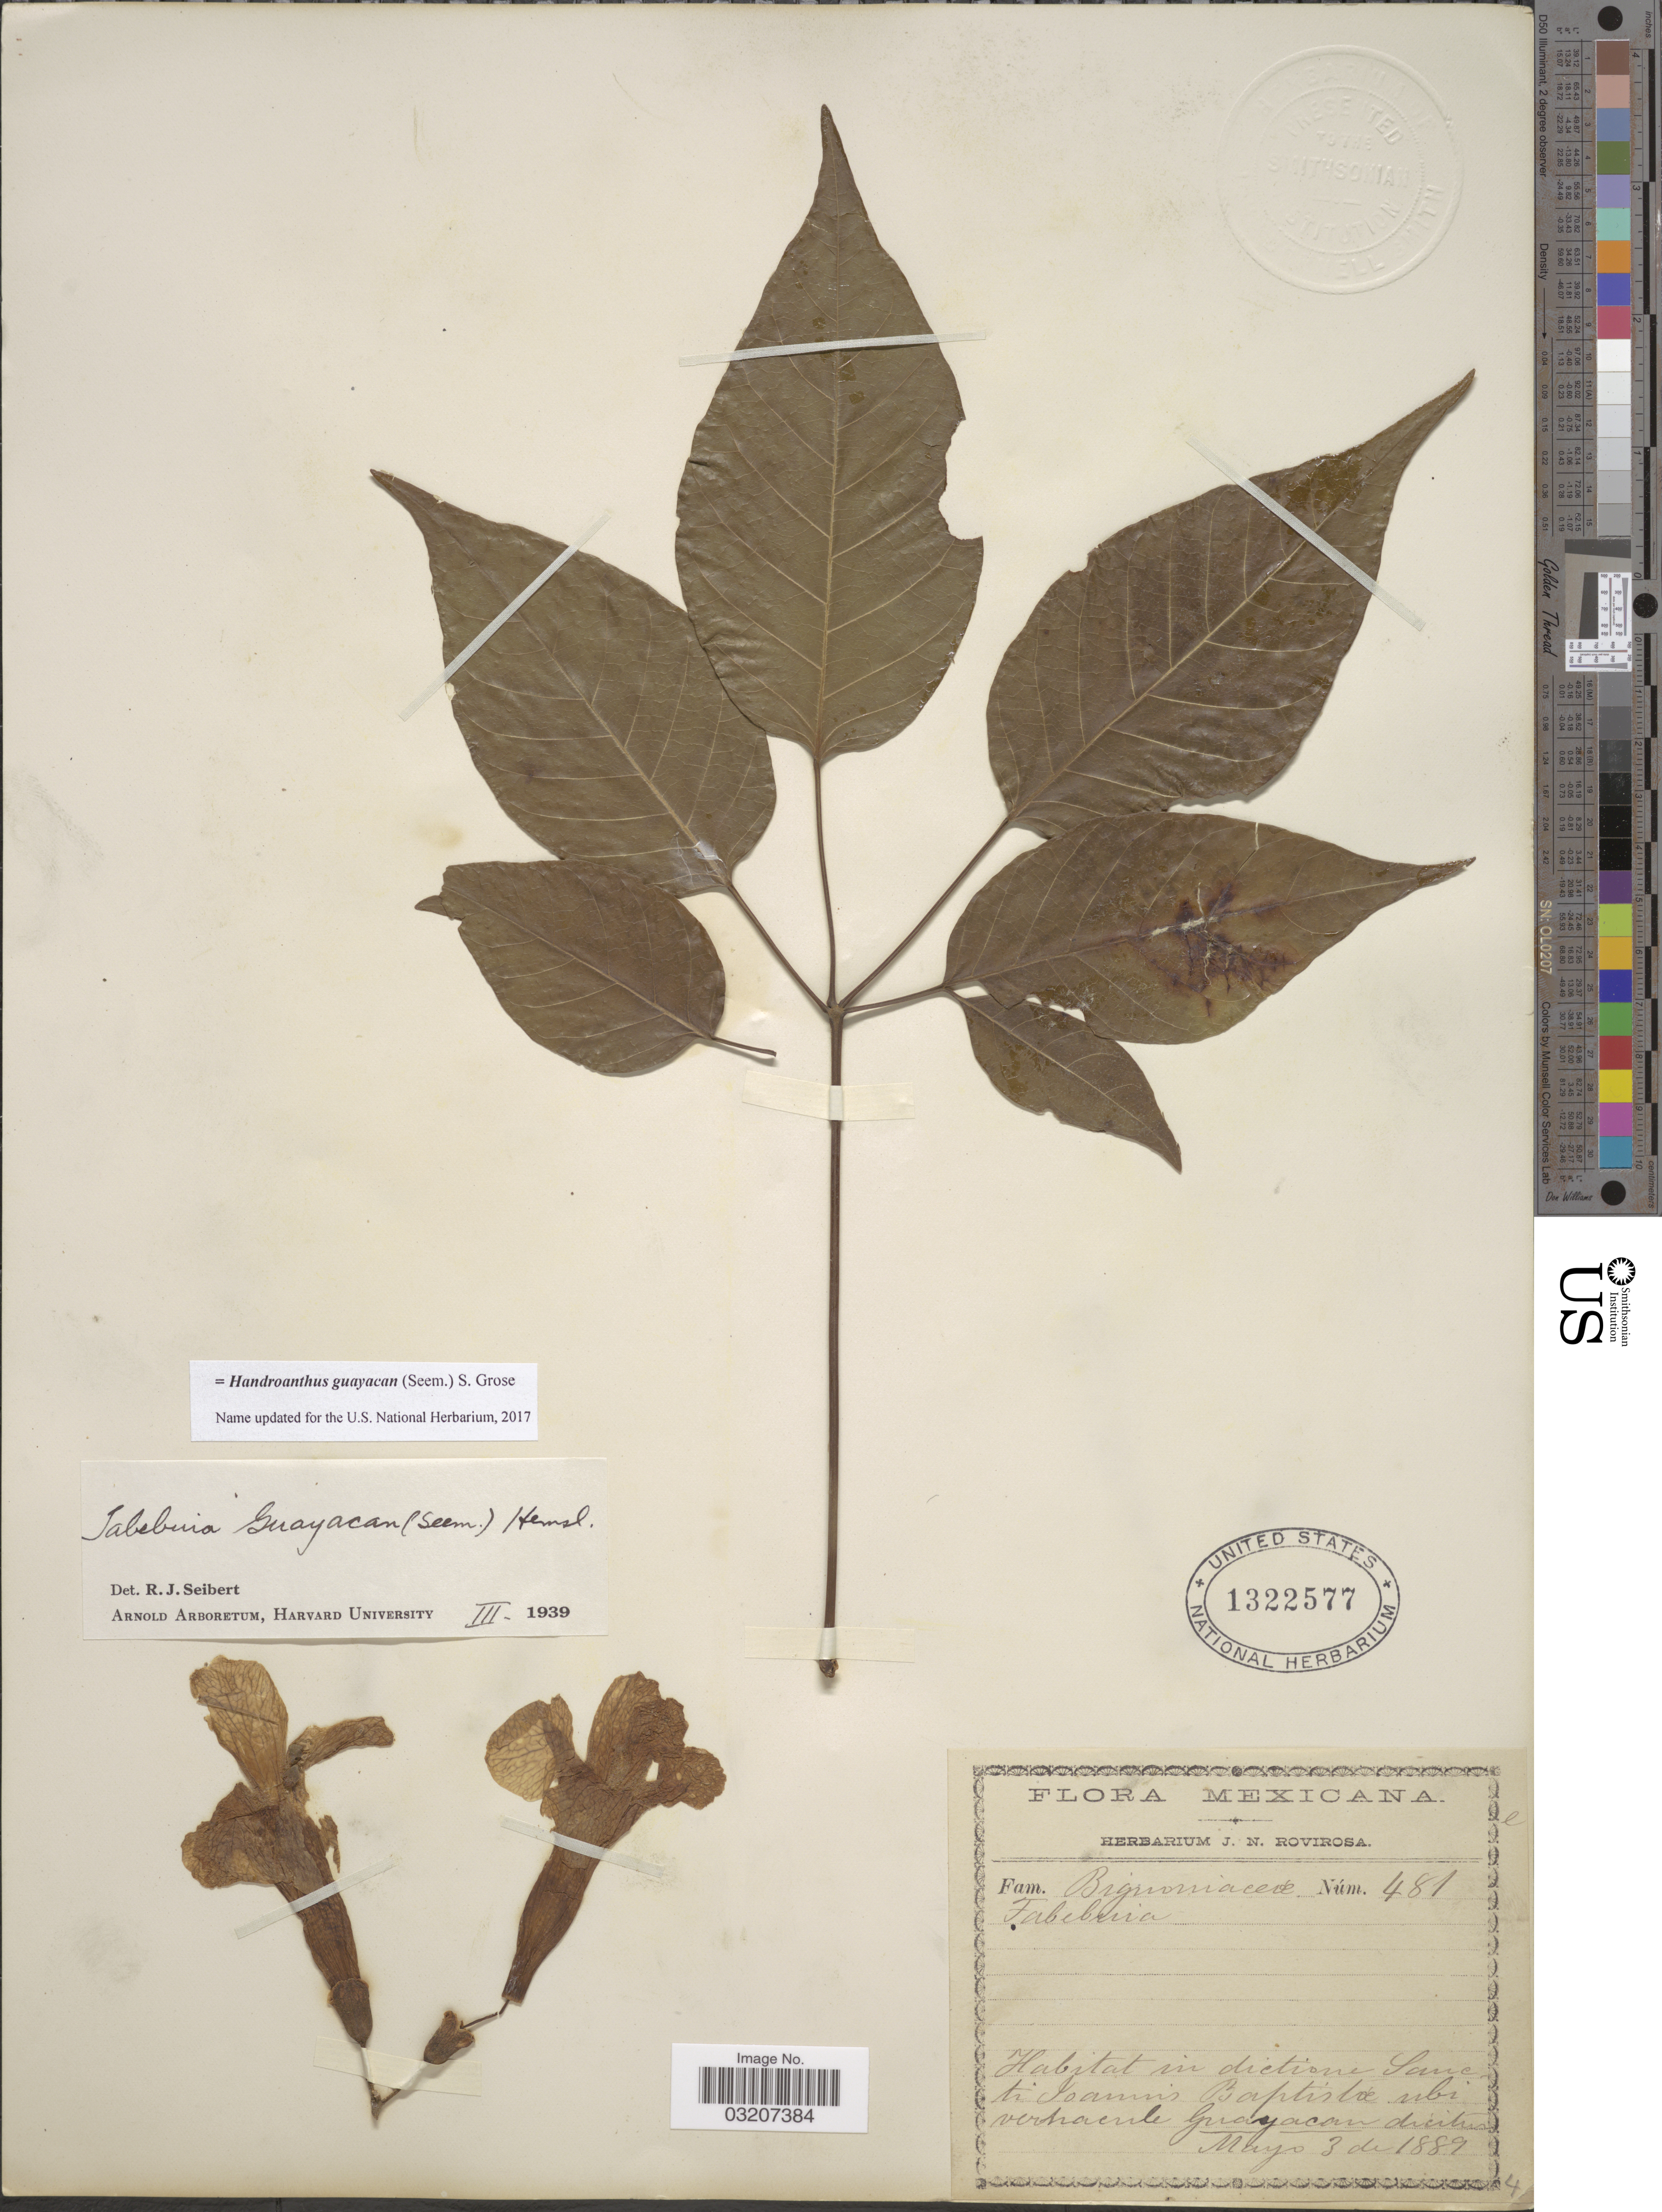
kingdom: Plantae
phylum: Tracheophyta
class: Magnoliopsida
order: Lamiales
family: Bignoniaceae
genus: Handroanthus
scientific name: Handroanthus guayacan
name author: (Seem.) S.O. Grose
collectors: ex herb. J. N. Rovirosa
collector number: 481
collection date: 1889-05-03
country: Mexico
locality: Dictione Sancti Joannis Baptistae ubi vertraenle [interpreted] Guayacan dicitus.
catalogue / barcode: US 1322577